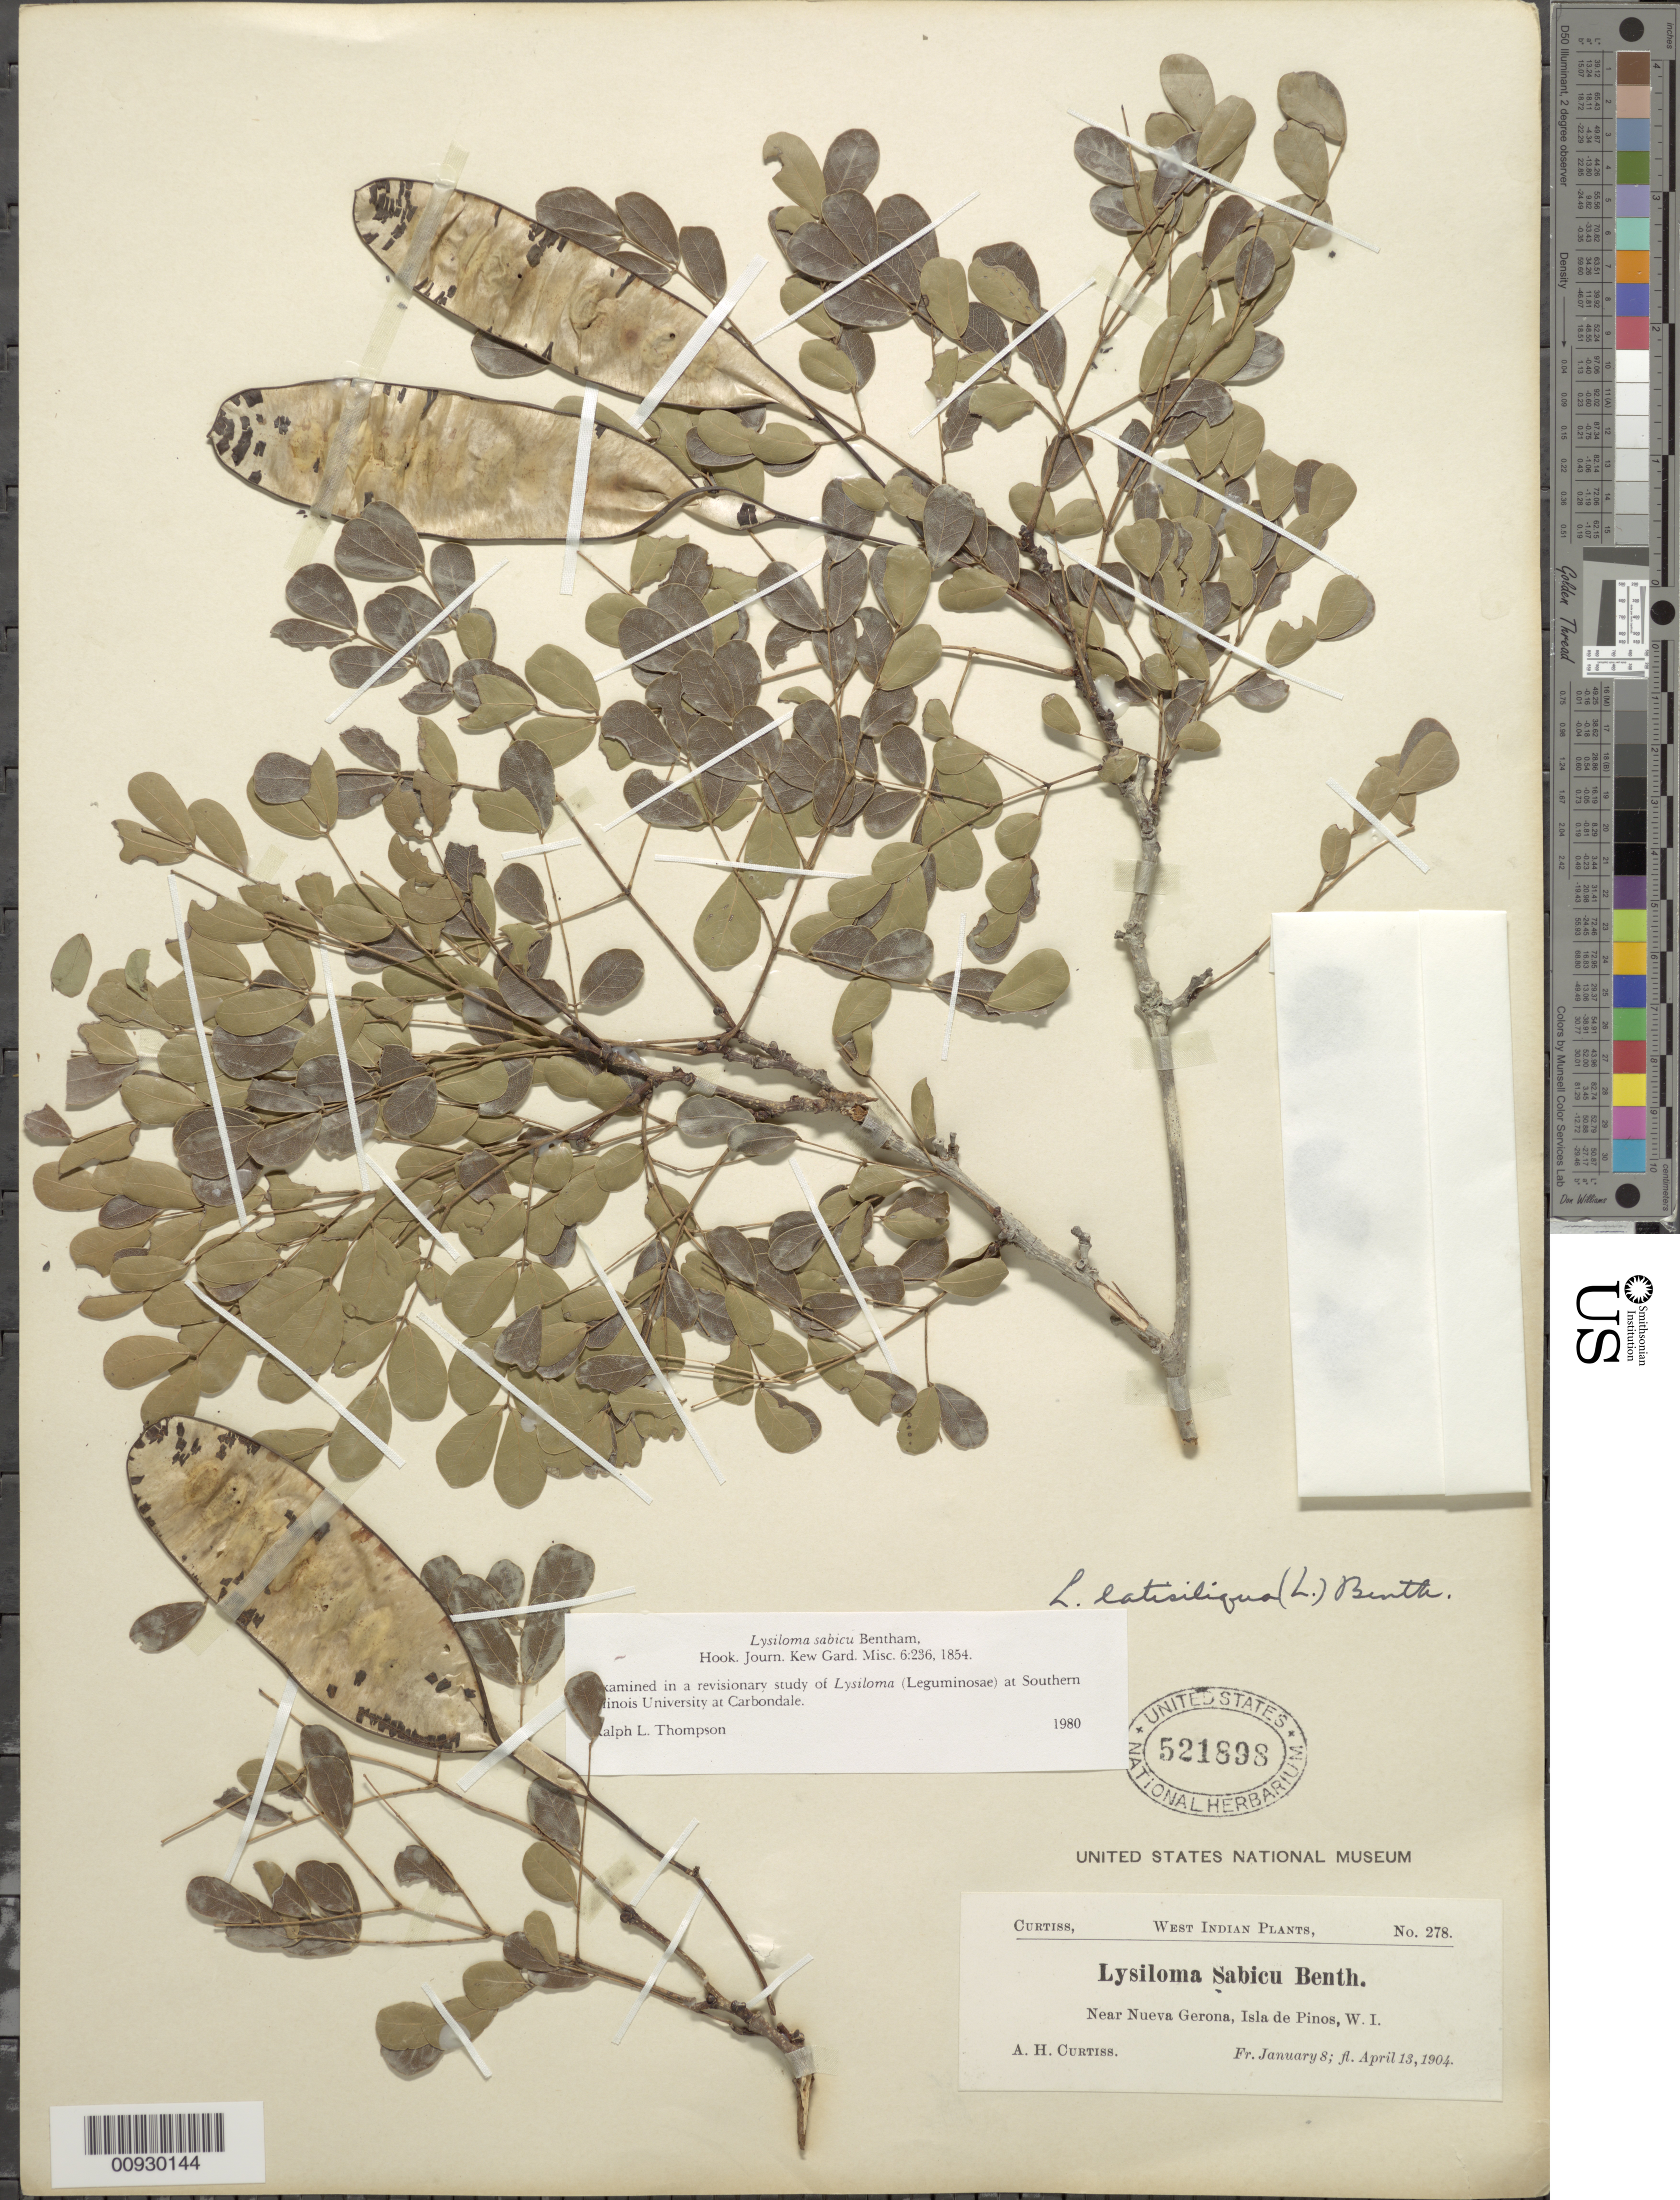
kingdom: Plantae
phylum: Tracheophyta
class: Magnoliopsida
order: Fabales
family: Fabaceae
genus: Lysiloma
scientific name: Lysiloma sabicu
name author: Benth.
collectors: A. H. Curtiss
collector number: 278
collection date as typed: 08 Jan 1904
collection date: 1904-01-08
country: Cuba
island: Isla de la Juventud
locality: Isle of Pines, Near Nueva Gerona, Isla des Pinos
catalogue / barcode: US 521898